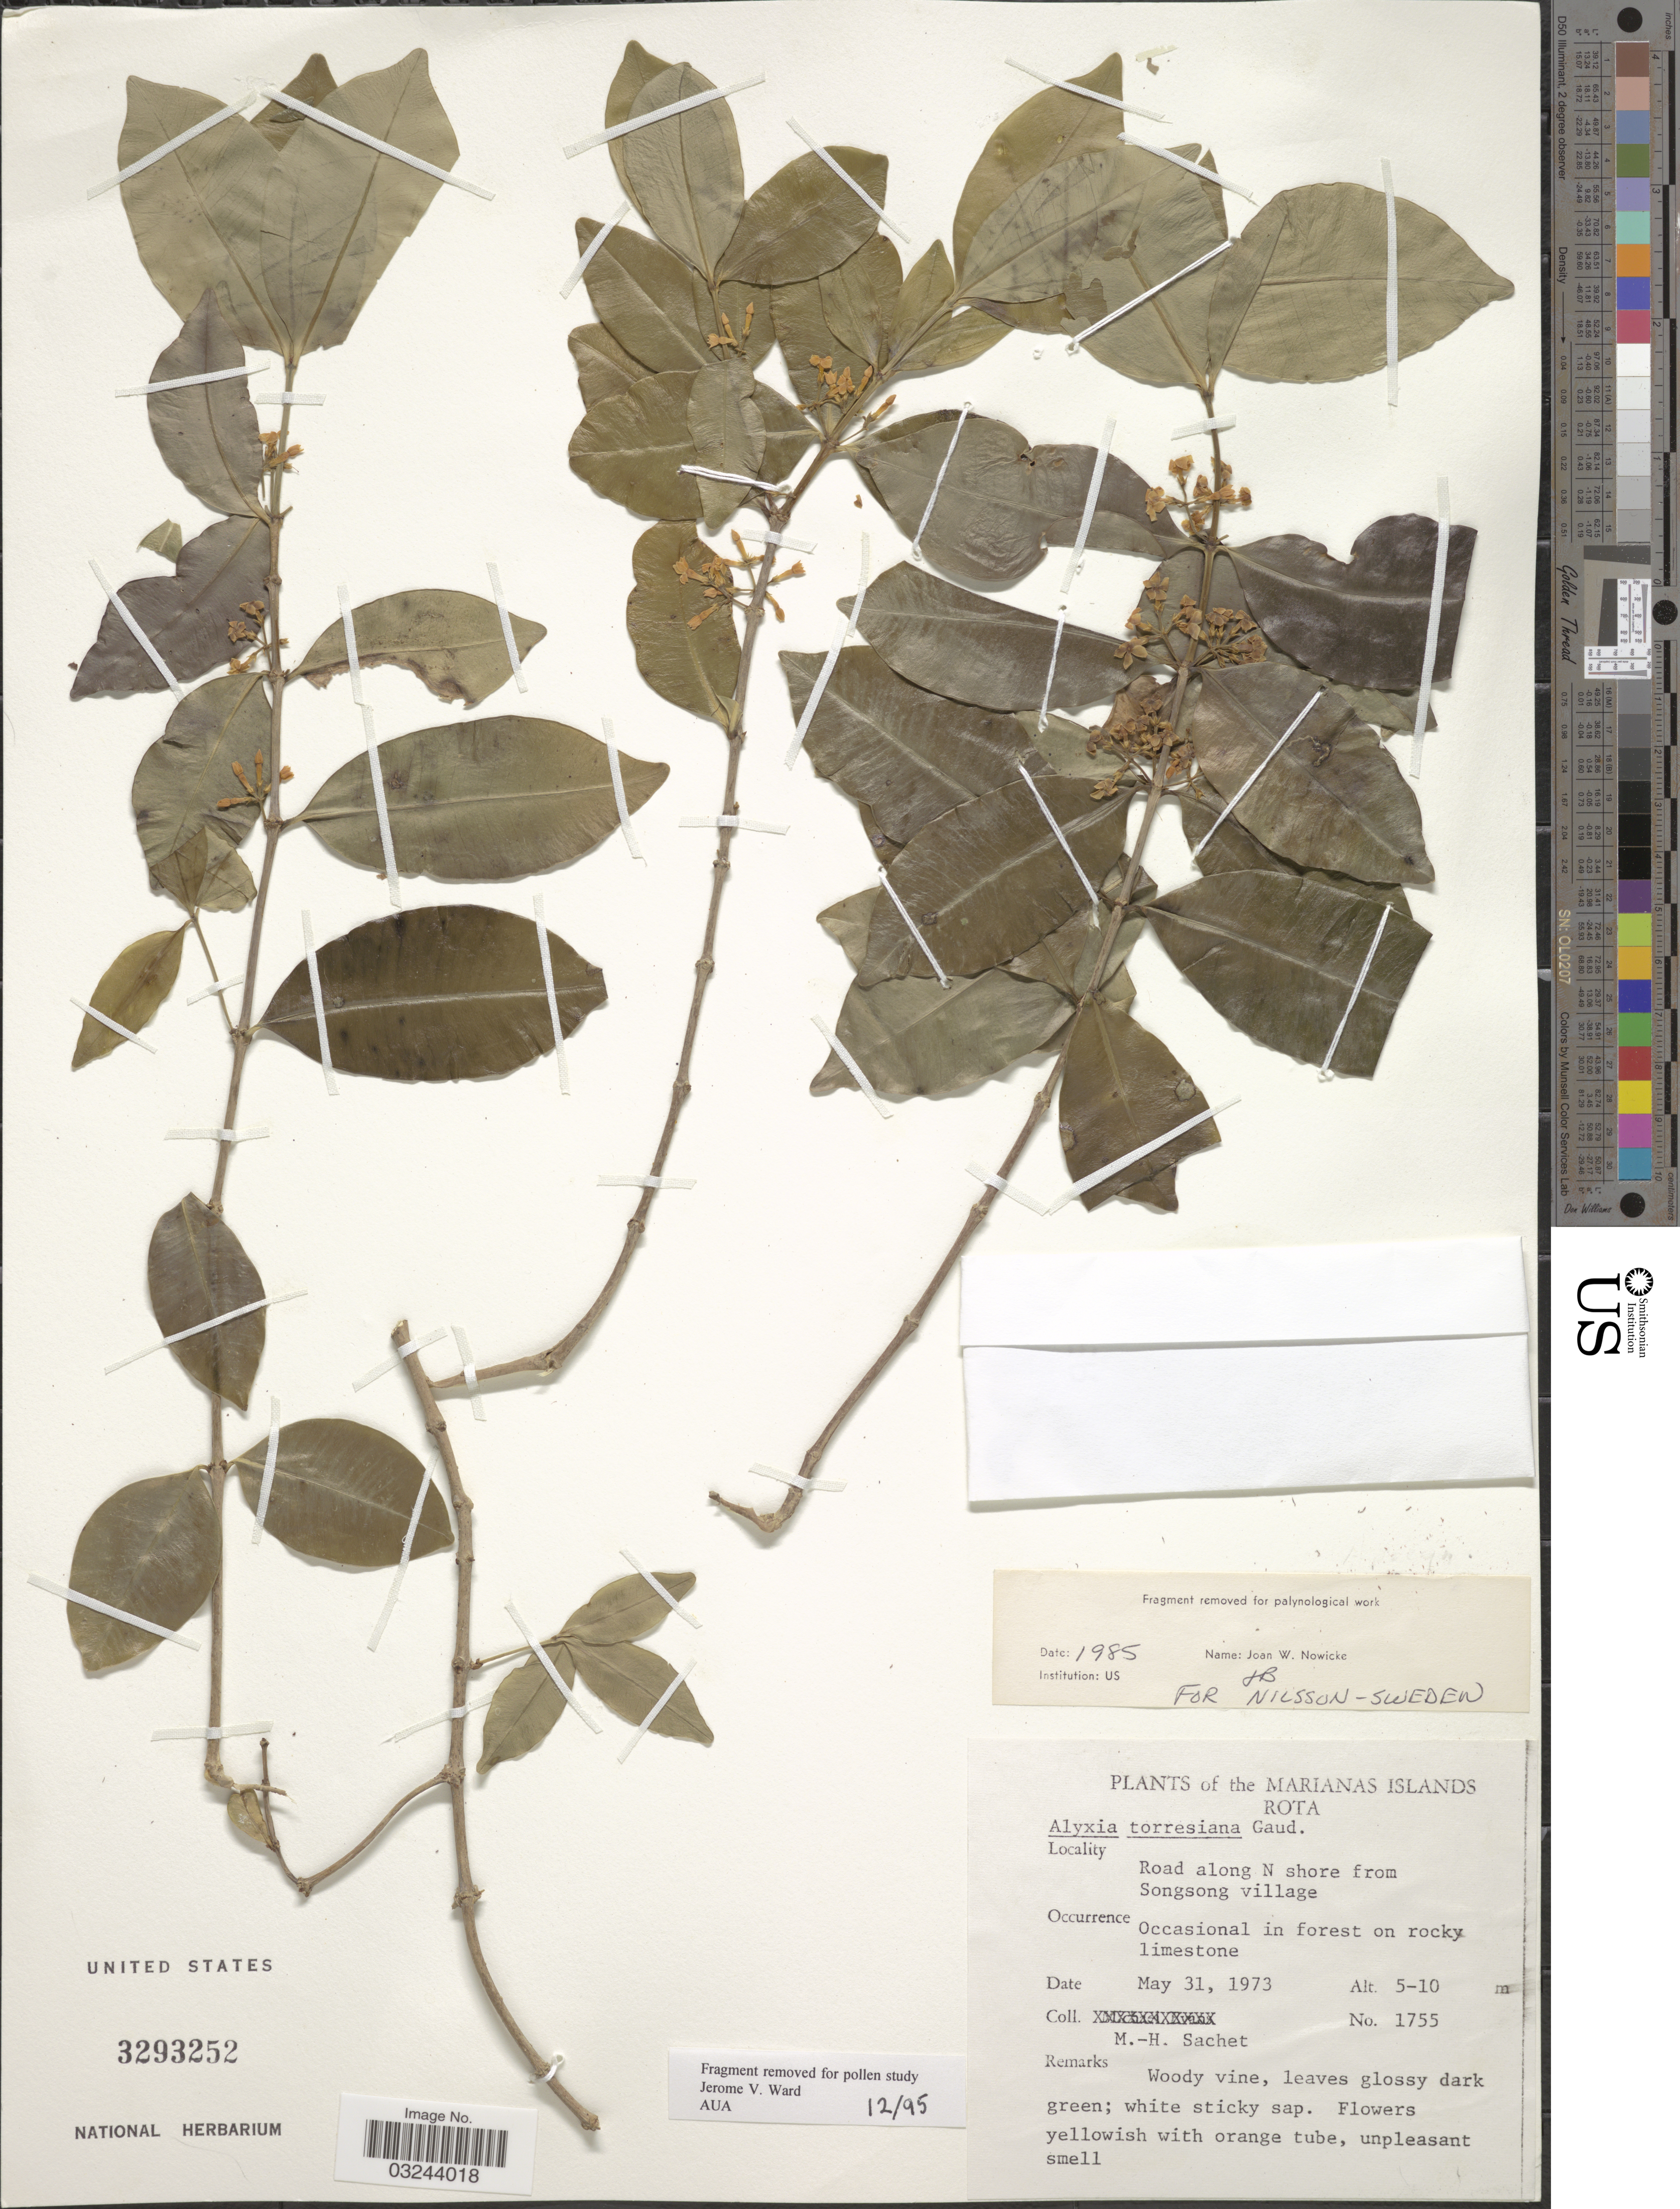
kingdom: Plantae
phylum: Tracheophyta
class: Magnoliopsida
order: Gentianales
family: Apocynaceae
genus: Alyxia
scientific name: Alyxia torresiana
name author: Gaudich.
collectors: M.-H. Sachet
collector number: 1755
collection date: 1973-05-31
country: Northern Mariana Islands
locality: Marianas Islands. Rota. Road along N shore from Songsong village.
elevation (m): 5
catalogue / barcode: US 3293252